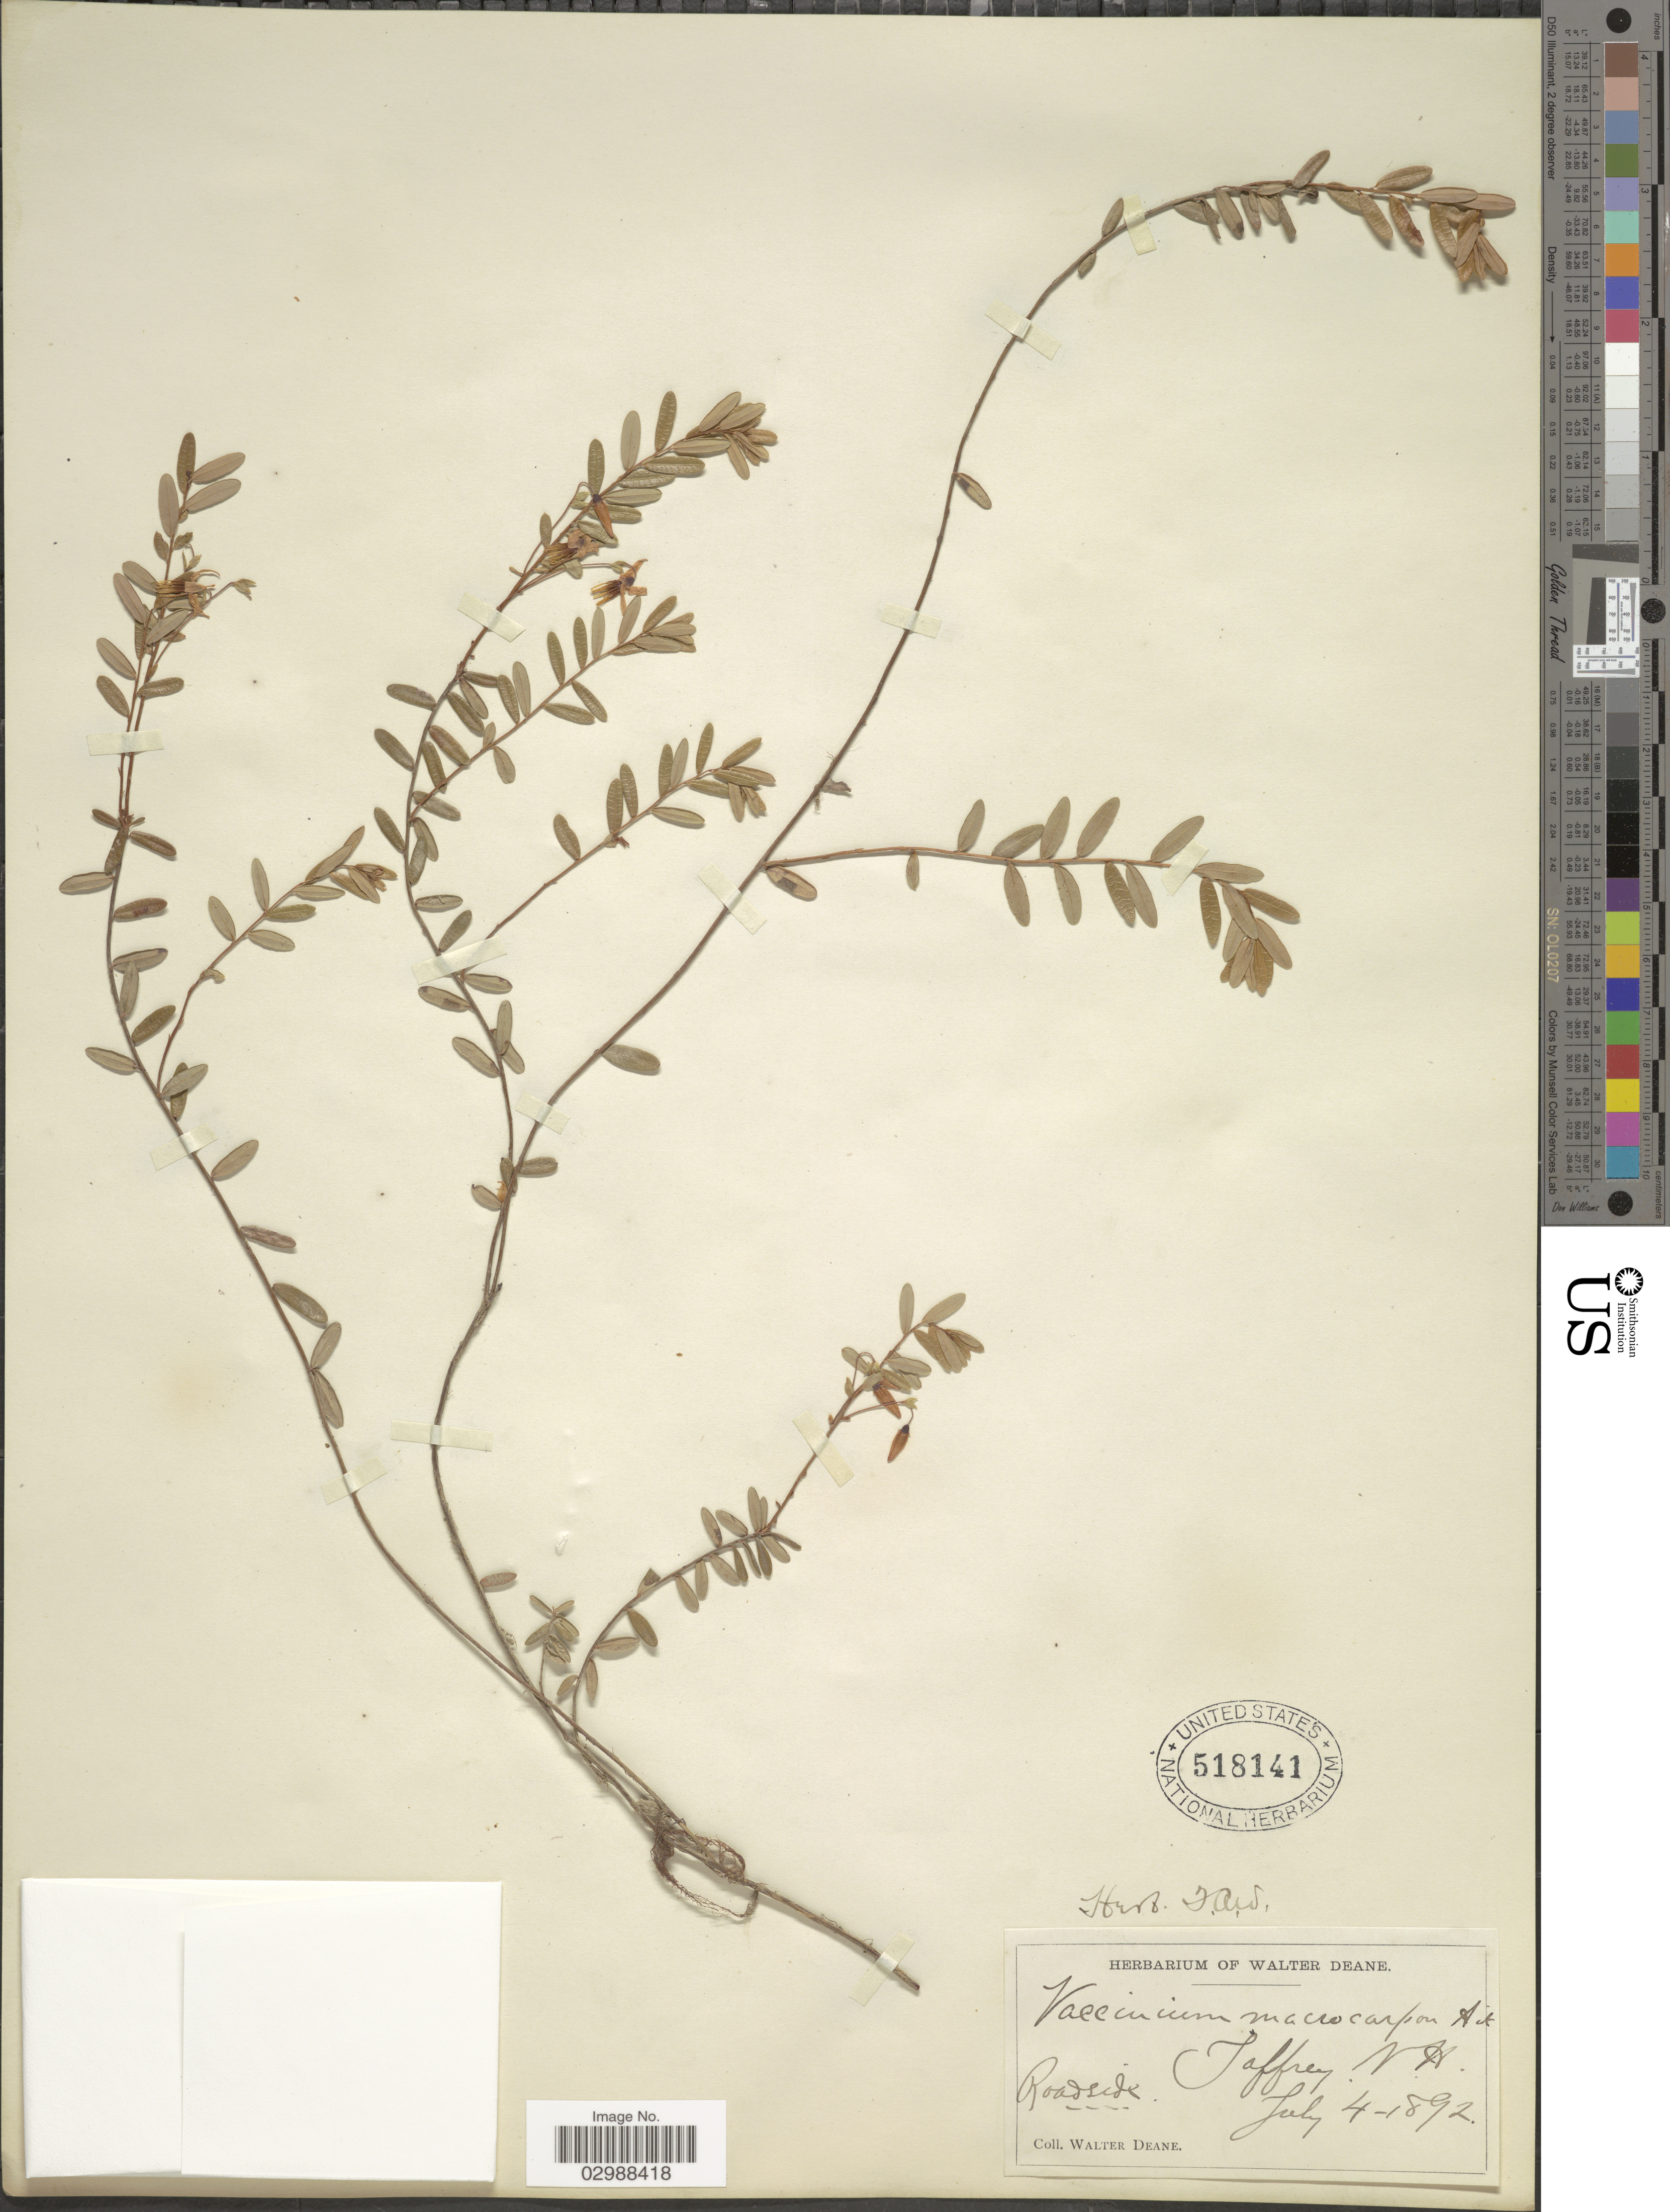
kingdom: Plantae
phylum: Tracheophyta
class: Magnoliopsida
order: Ericales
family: Ericaceae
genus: Vaccinium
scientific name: Vaccinium macrocarpon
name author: Aiton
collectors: W. Deane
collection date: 1892-07-04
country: United States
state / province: New Hampshire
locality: Jaffrey, Roadside.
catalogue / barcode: US 518141